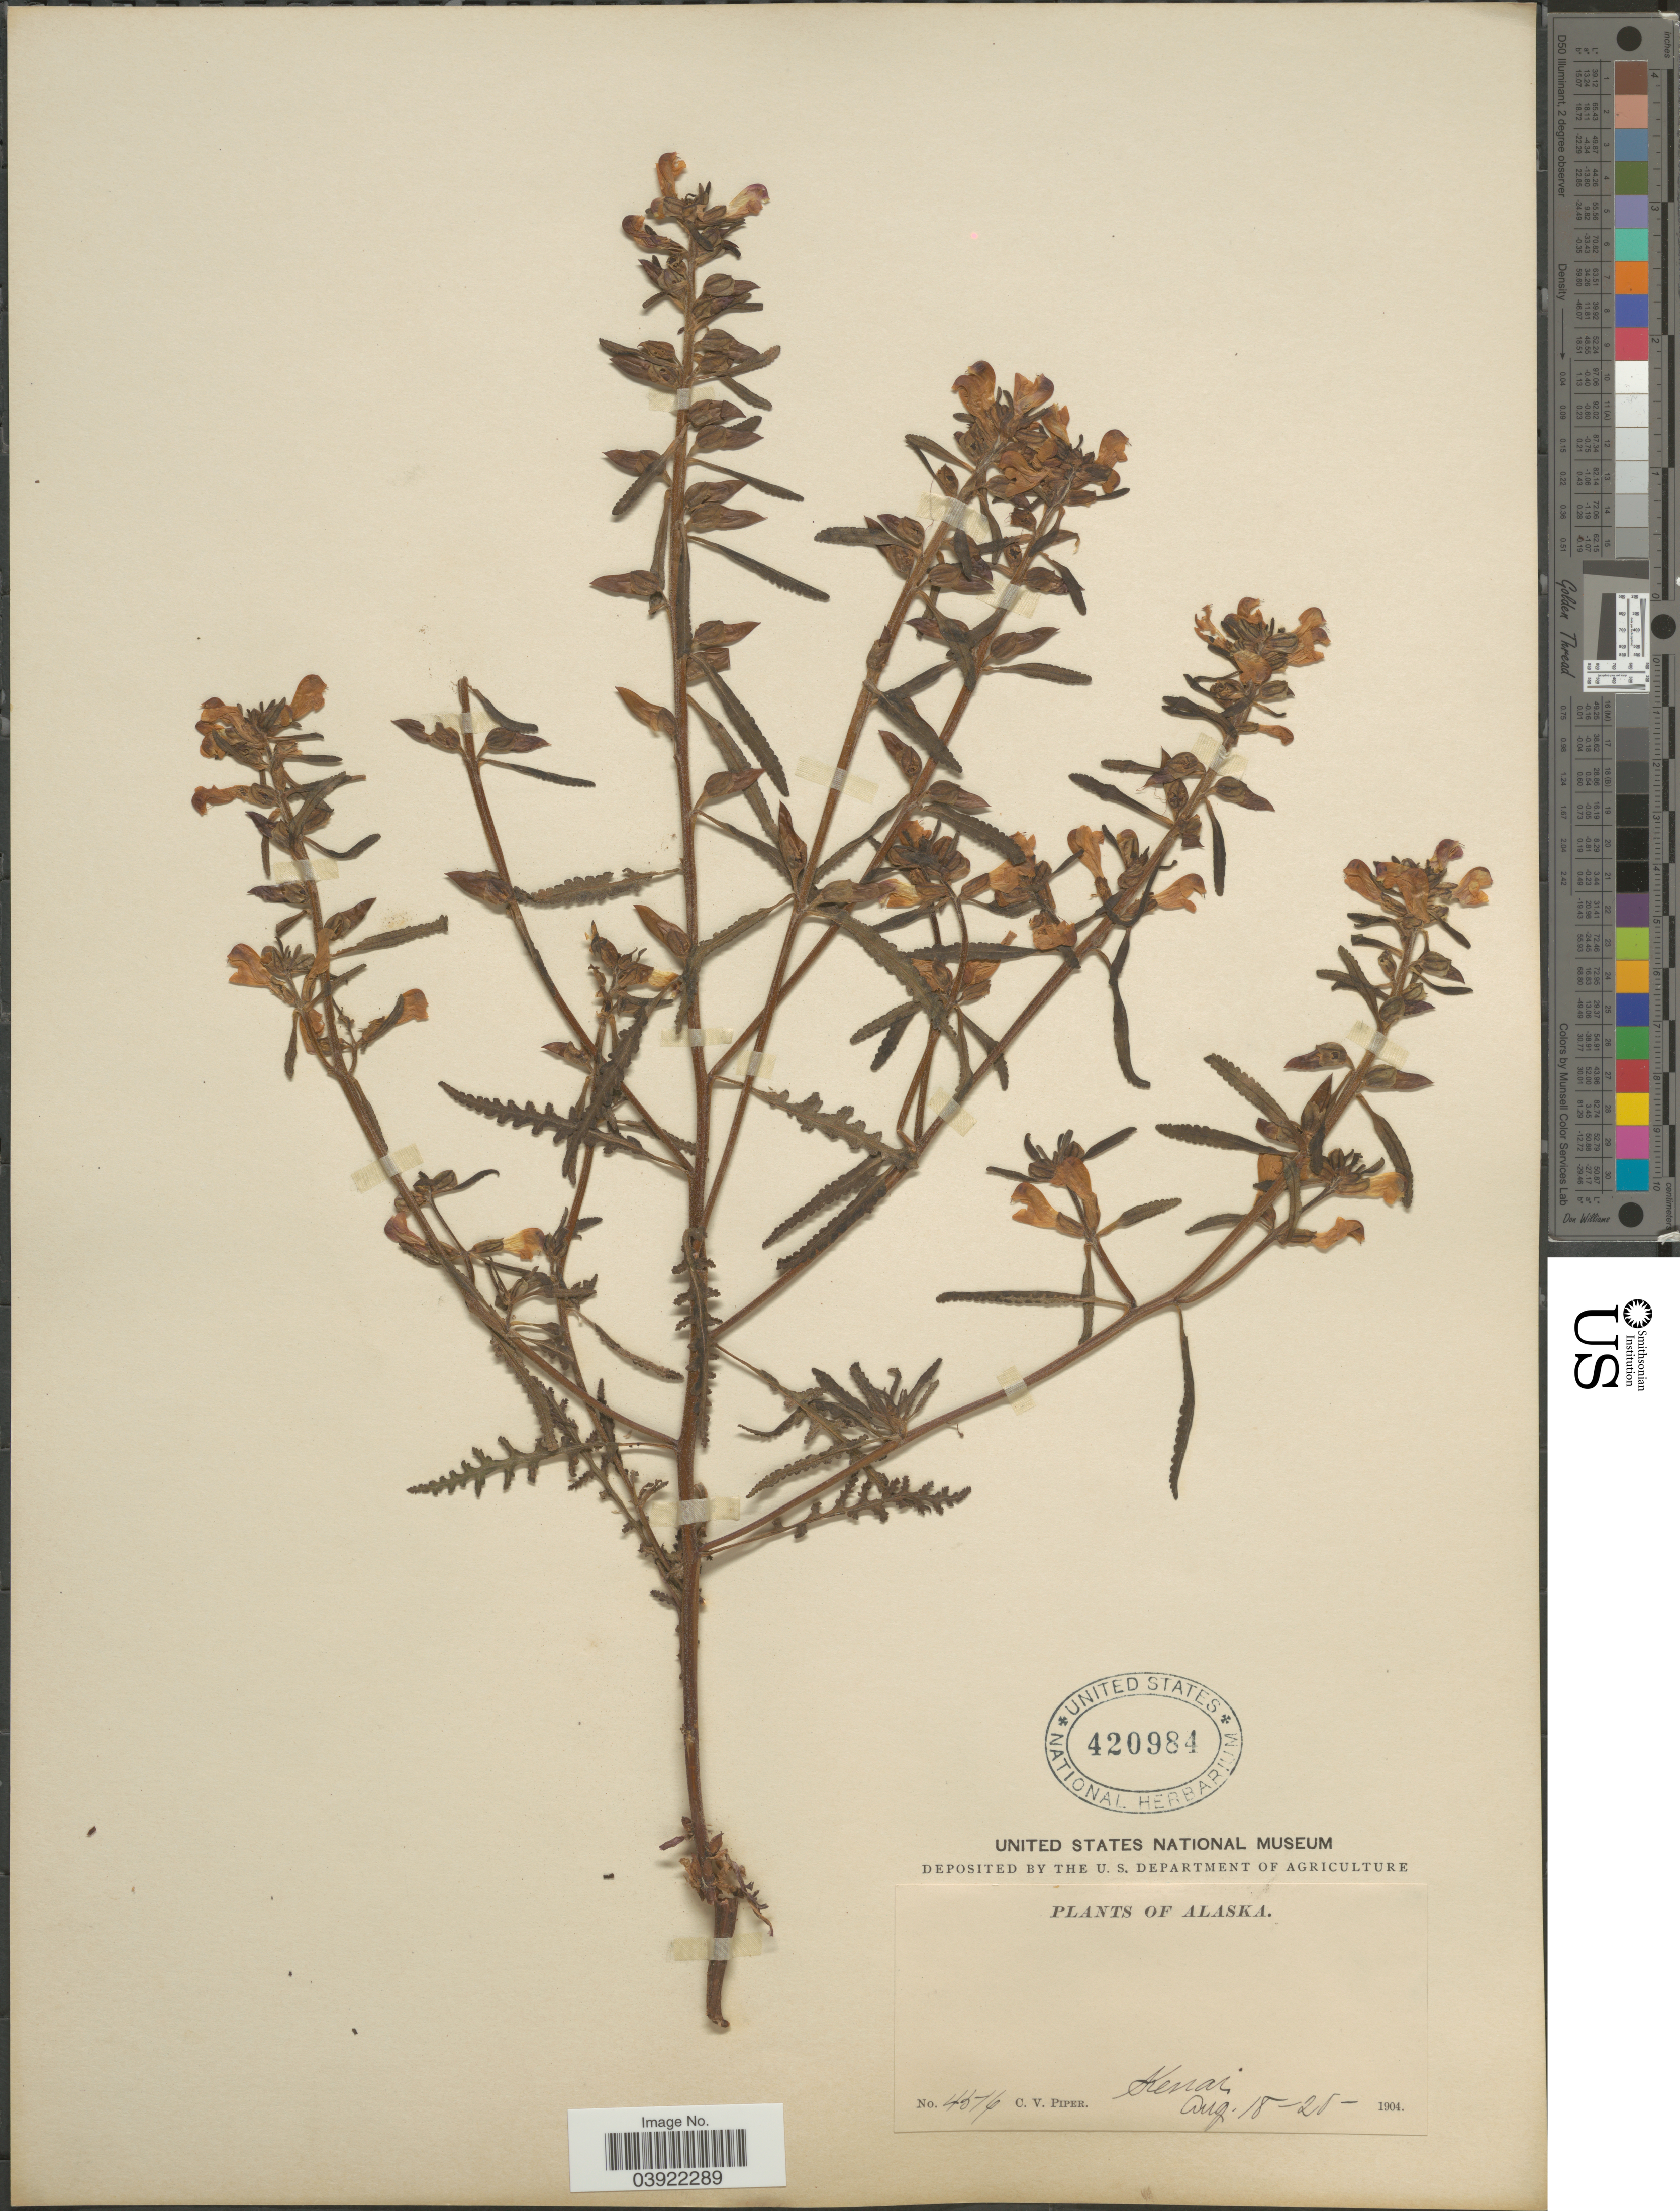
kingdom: Plantae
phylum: Tracheophyta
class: Magnoliopsida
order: Lamiales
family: Orobanchaceae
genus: Pedicularis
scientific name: Pedicularis labradorica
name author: Wirsing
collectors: C. V. Piper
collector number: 4516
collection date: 1904-08-18/1904-08-20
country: United States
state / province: Alaska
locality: Kenai.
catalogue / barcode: US 420984